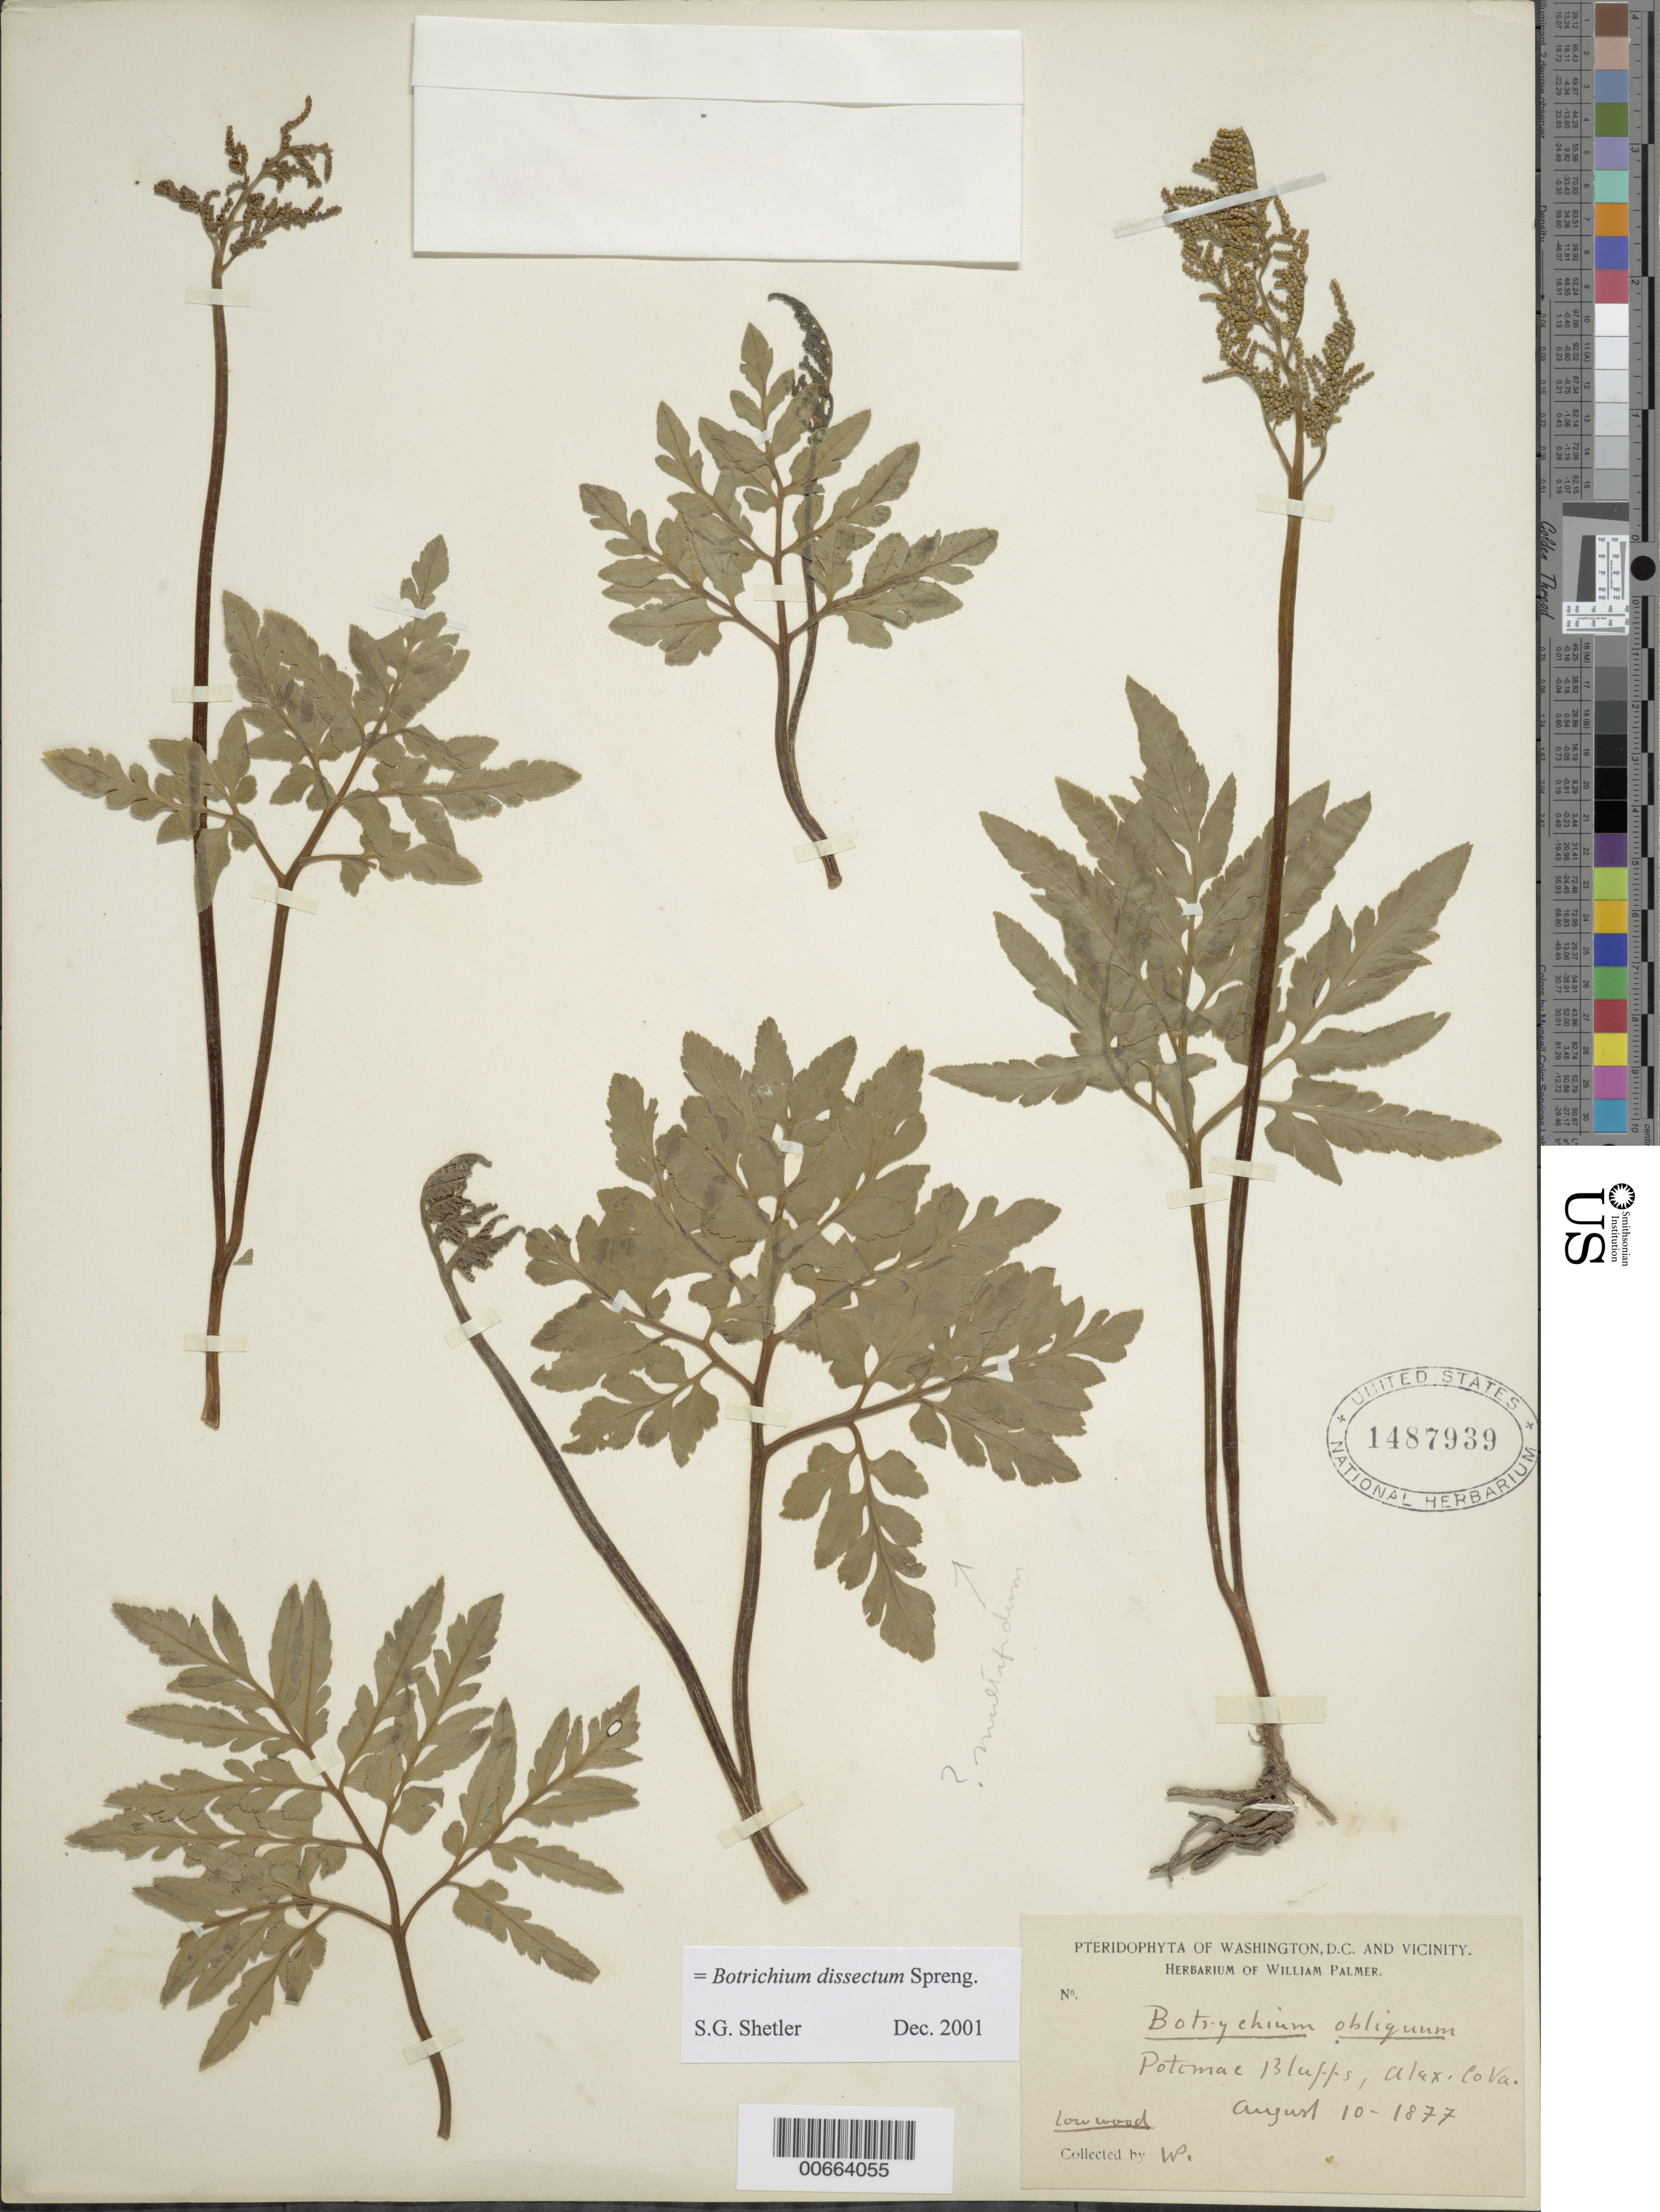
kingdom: Plantae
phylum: Tracheophyta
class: Polypodiopsida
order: Ophioglossales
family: Ophioglossaceae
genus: Botrychium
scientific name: Botrychium dissectum var. obliquum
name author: Clute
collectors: W. Palmer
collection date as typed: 10 Aug 1877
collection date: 1877-08-10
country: United States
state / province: Virginia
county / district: Arlington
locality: Potomac Bluffs.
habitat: Low woods.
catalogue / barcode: US 1487939